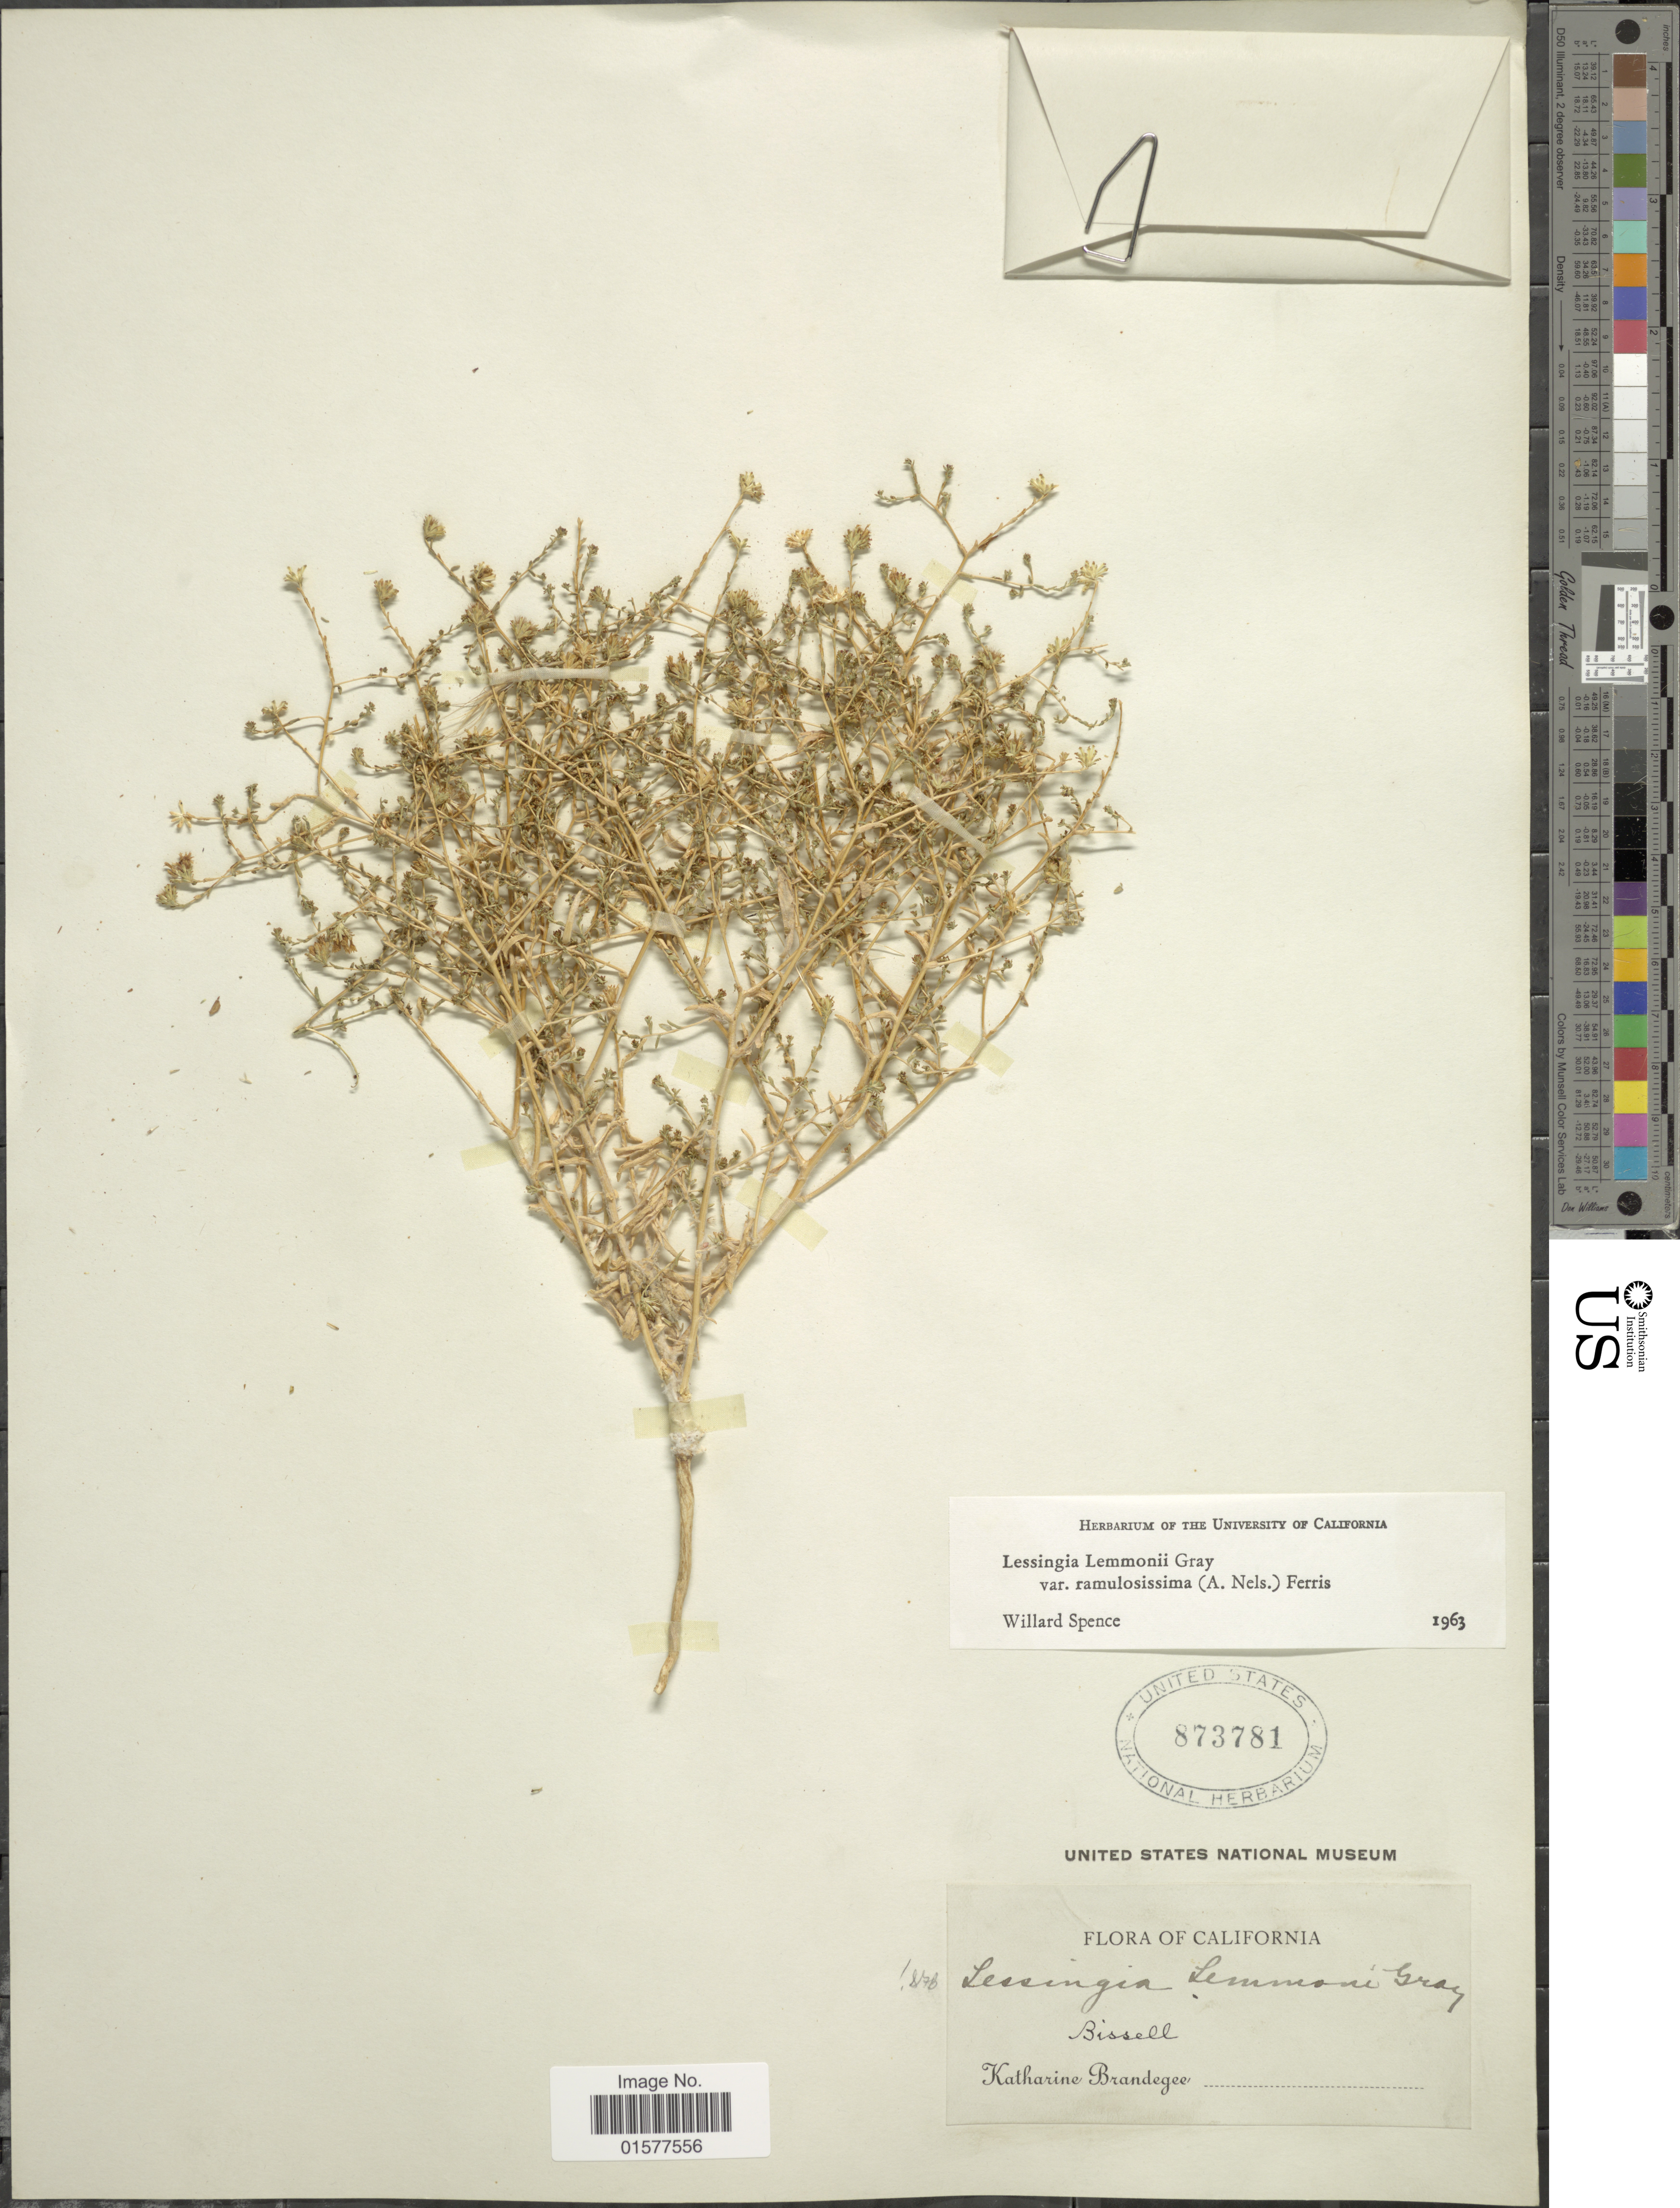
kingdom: Plantae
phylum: Tracheophyta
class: Magnoliopsida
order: Asterales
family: Asteraceae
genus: Lessingia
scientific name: Lessingia lemmonii var. ramulosissima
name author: (A. Nelson) Ferris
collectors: M. K. Brandegee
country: United States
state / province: California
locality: Bissel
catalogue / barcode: US 873781